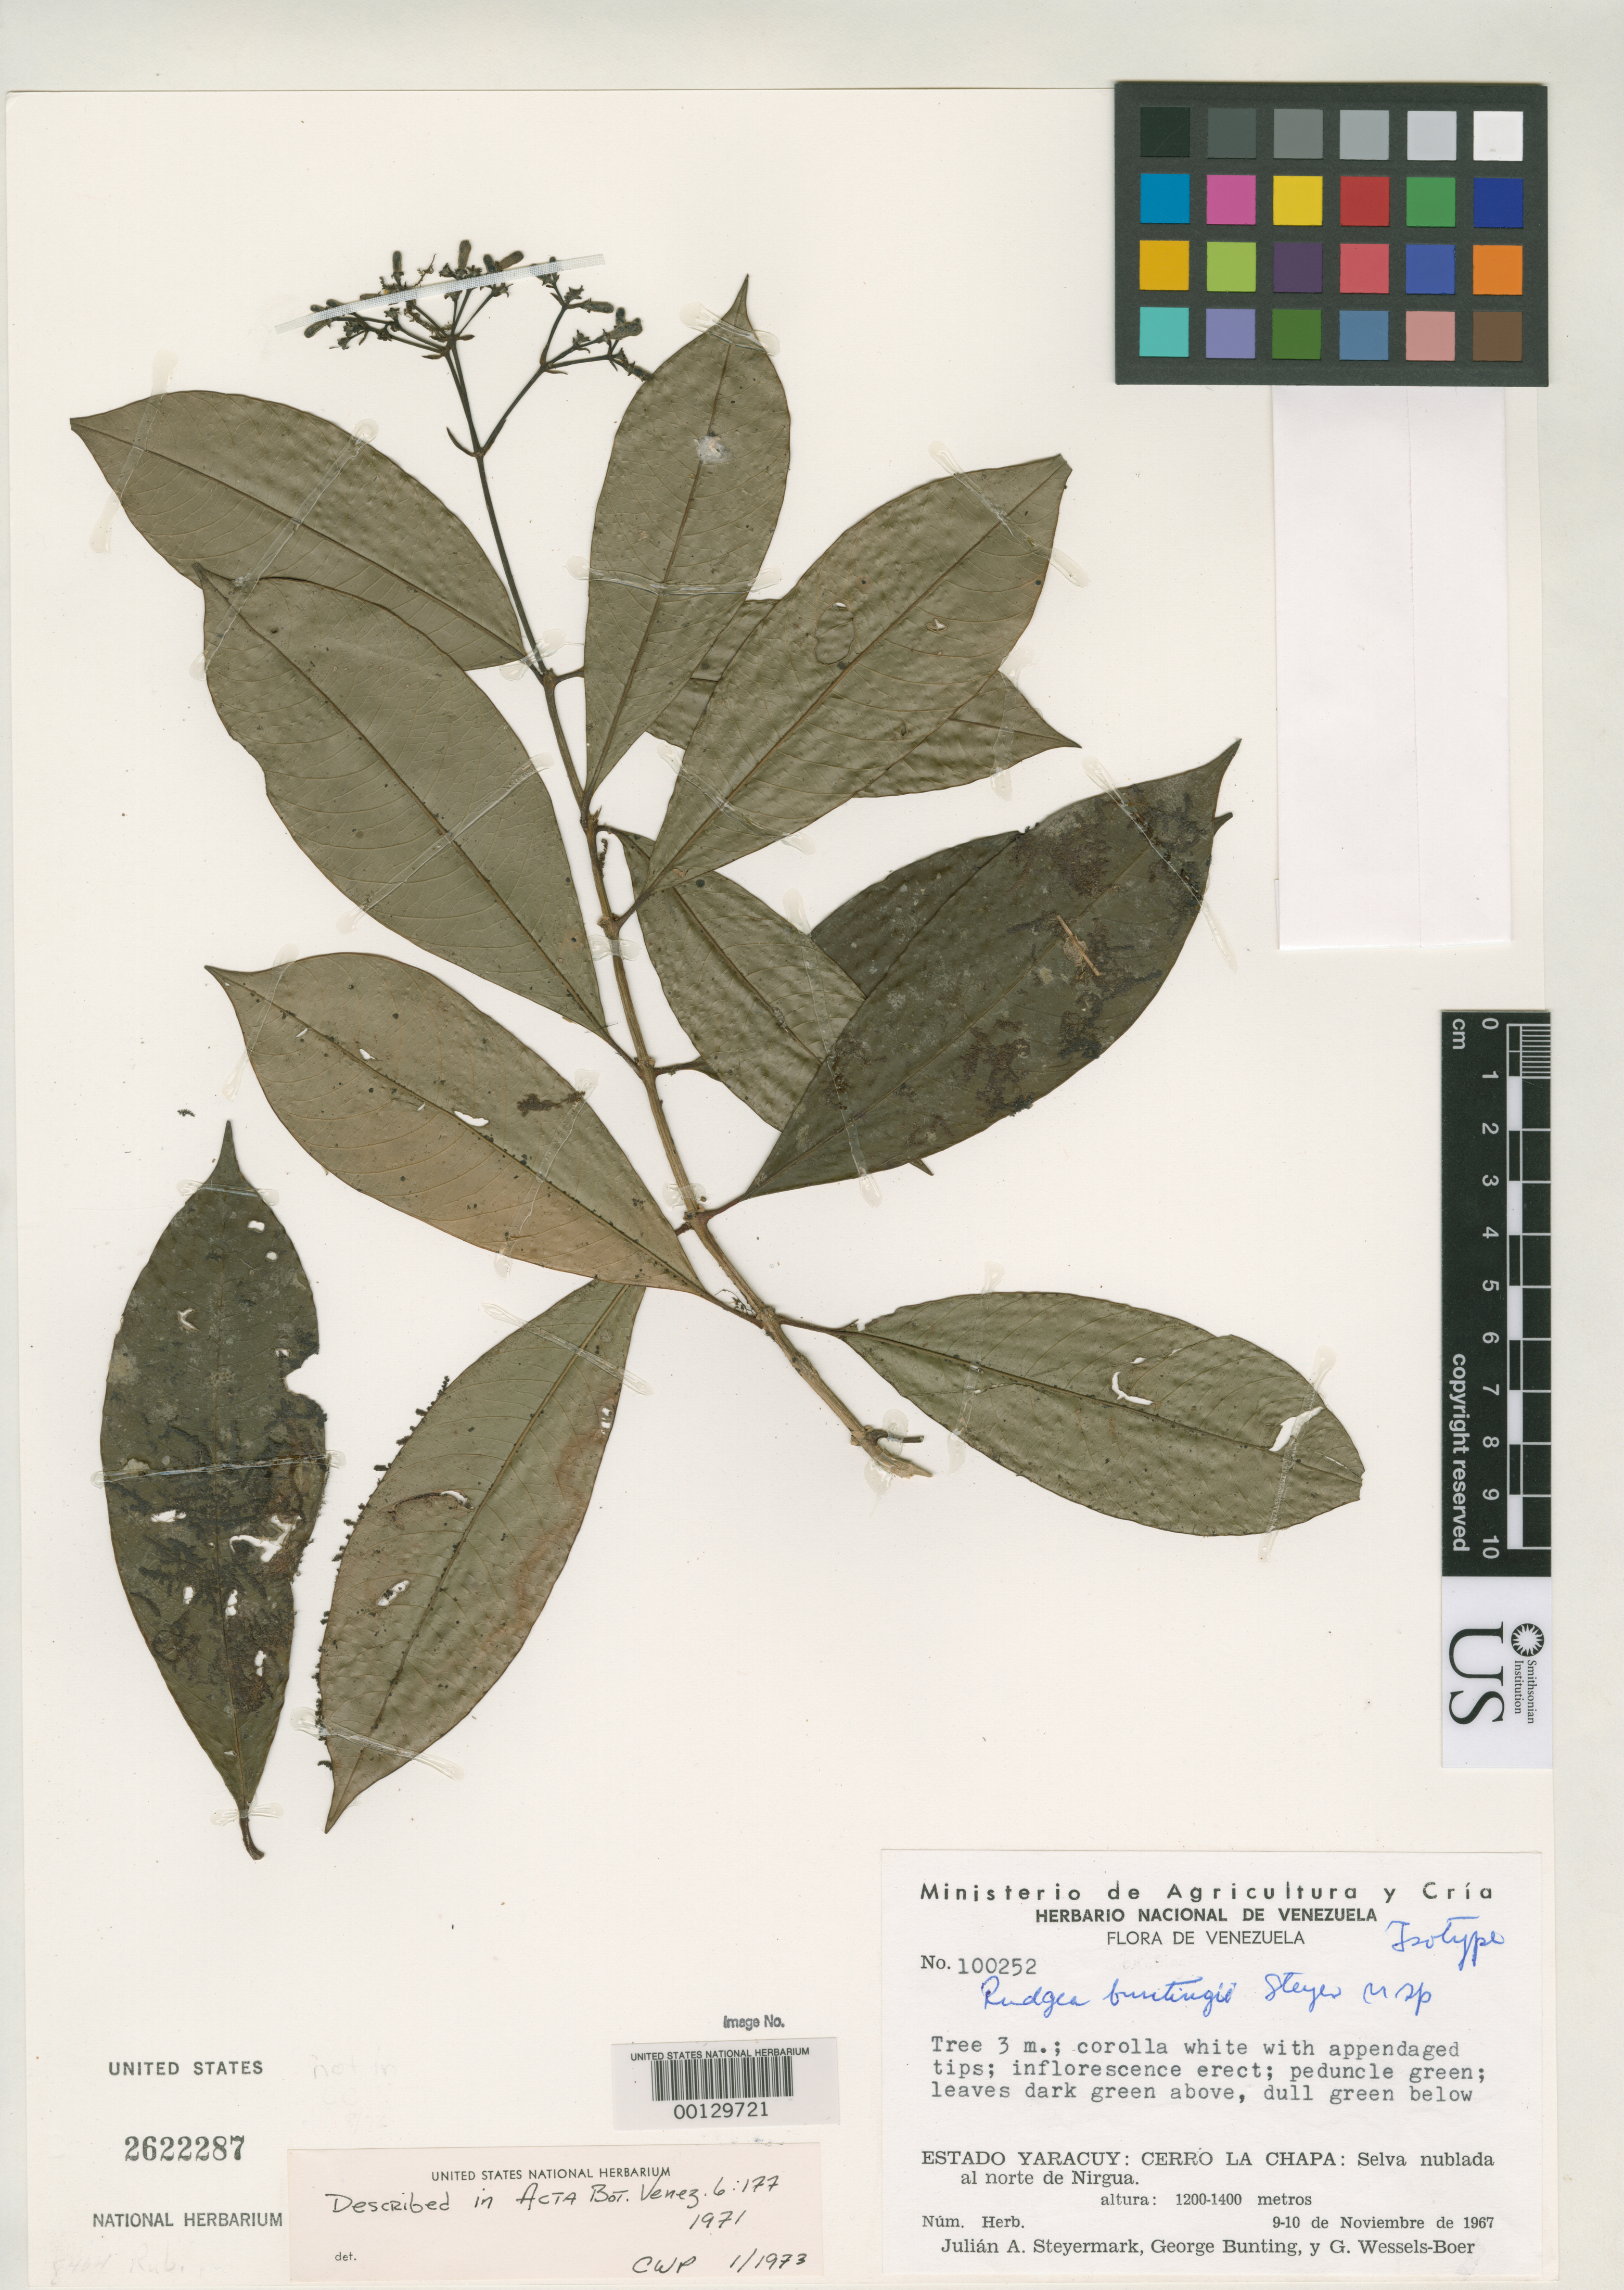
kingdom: Plantae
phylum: Tracheophyta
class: Magnoliopsida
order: Gentianales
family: Rubiaceae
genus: Rudgea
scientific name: Rudgea buntingii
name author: Steyerm.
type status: Isotype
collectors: J. Steyermark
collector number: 100252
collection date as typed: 09 Nov 1967 to 10 Nov 1967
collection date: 1967-11-09/1967-11-10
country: Venezuela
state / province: Yaracuy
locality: Cerro La Chapa, N of Nirgua.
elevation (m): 1200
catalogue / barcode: US 2622287